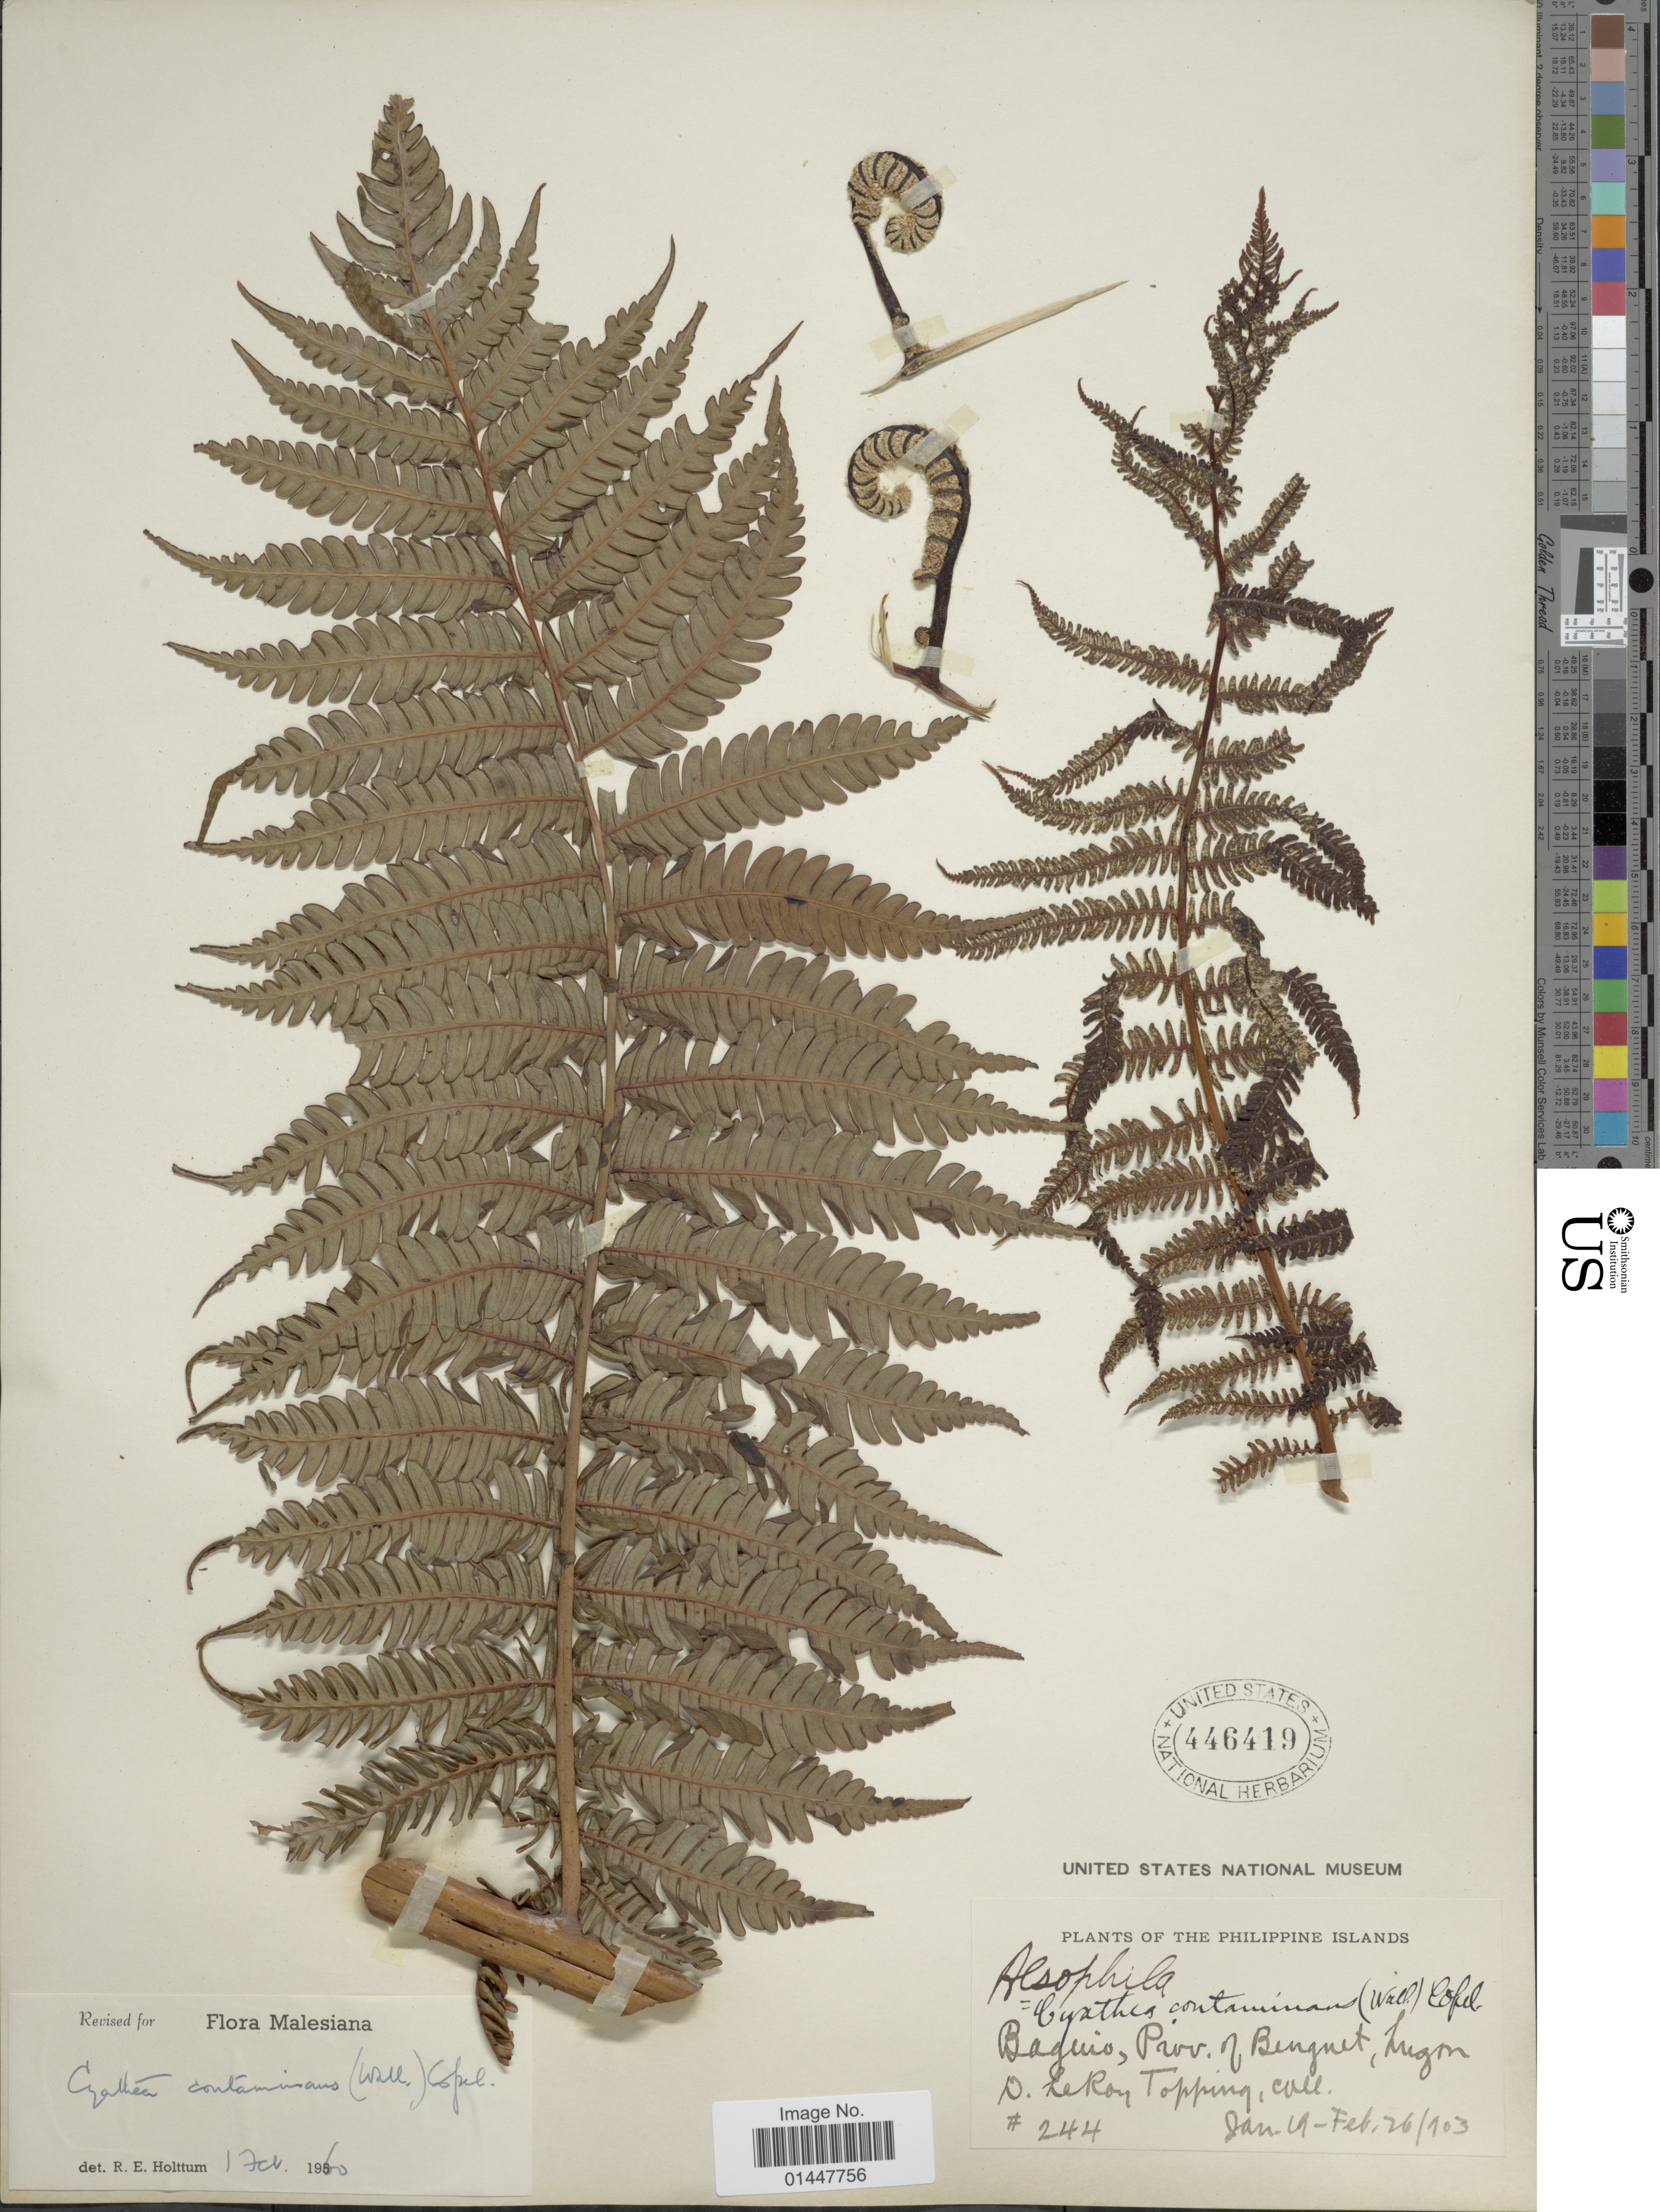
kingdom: Plantae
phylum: Tracheophyta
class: Polypodiopsida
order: Cyatheales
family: Cyatheaceae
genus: Sphaeropteris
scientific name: Sphaeropteris glauca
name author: (Blume) R.M. Tryon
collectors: D. L. Topping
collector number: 244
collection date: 1903-01-19/1903-02-26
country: Philippines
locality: Philippine Islands, Baguio, Prov. of Benguet, Luzon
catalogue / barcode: US 446419